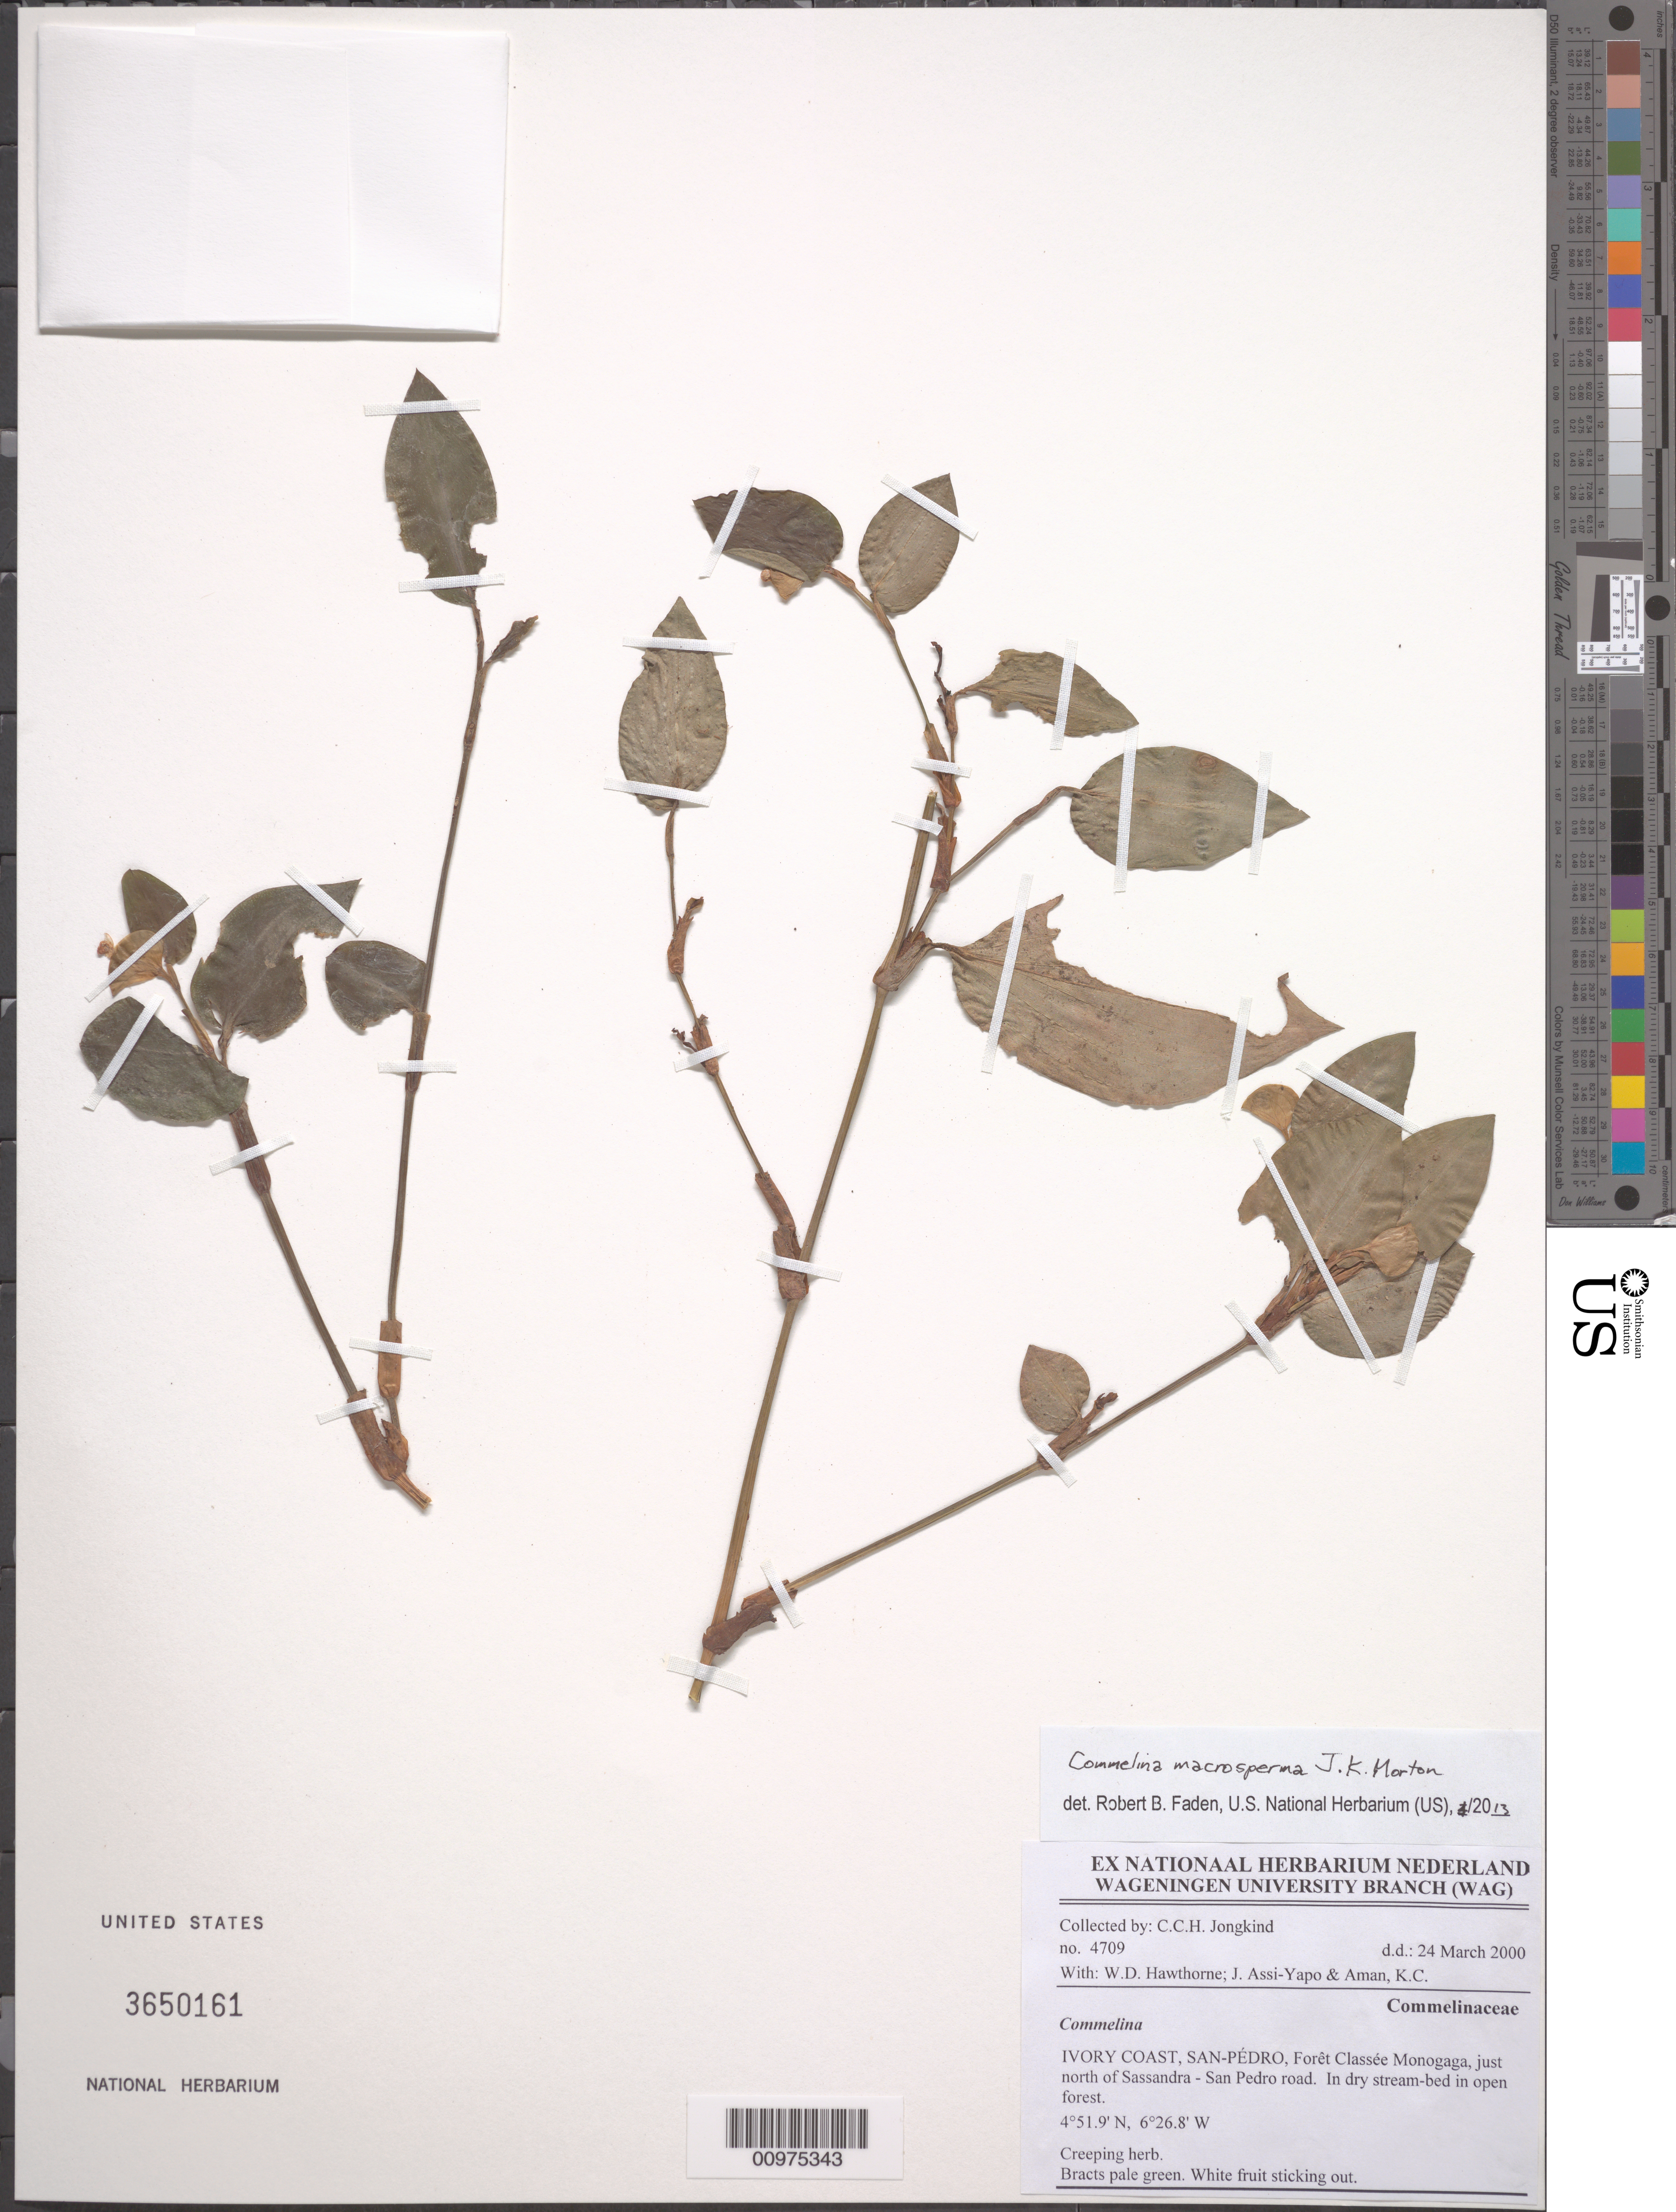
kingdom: Plantae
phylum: Tracheophyta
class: Liliopsida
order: Commelinales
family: Commelinaceae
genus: Commelina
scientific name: Commelina macrosperma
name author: J.K. Morton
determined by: Faden, Robert B., (US), Smithsonian Institution - National Museum of Natural History (UNITED STATES)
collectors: C. C. Jongkind et al.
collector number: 4709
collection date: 2000-03-24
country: Ivory Coast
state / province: Bas-Sassandra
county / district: San-Pédro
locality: Forêt Classée Monogaga, just north of Sassandra - San Pedro road.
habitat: In dry stream-bed in open forest.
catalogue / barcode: US 3650161